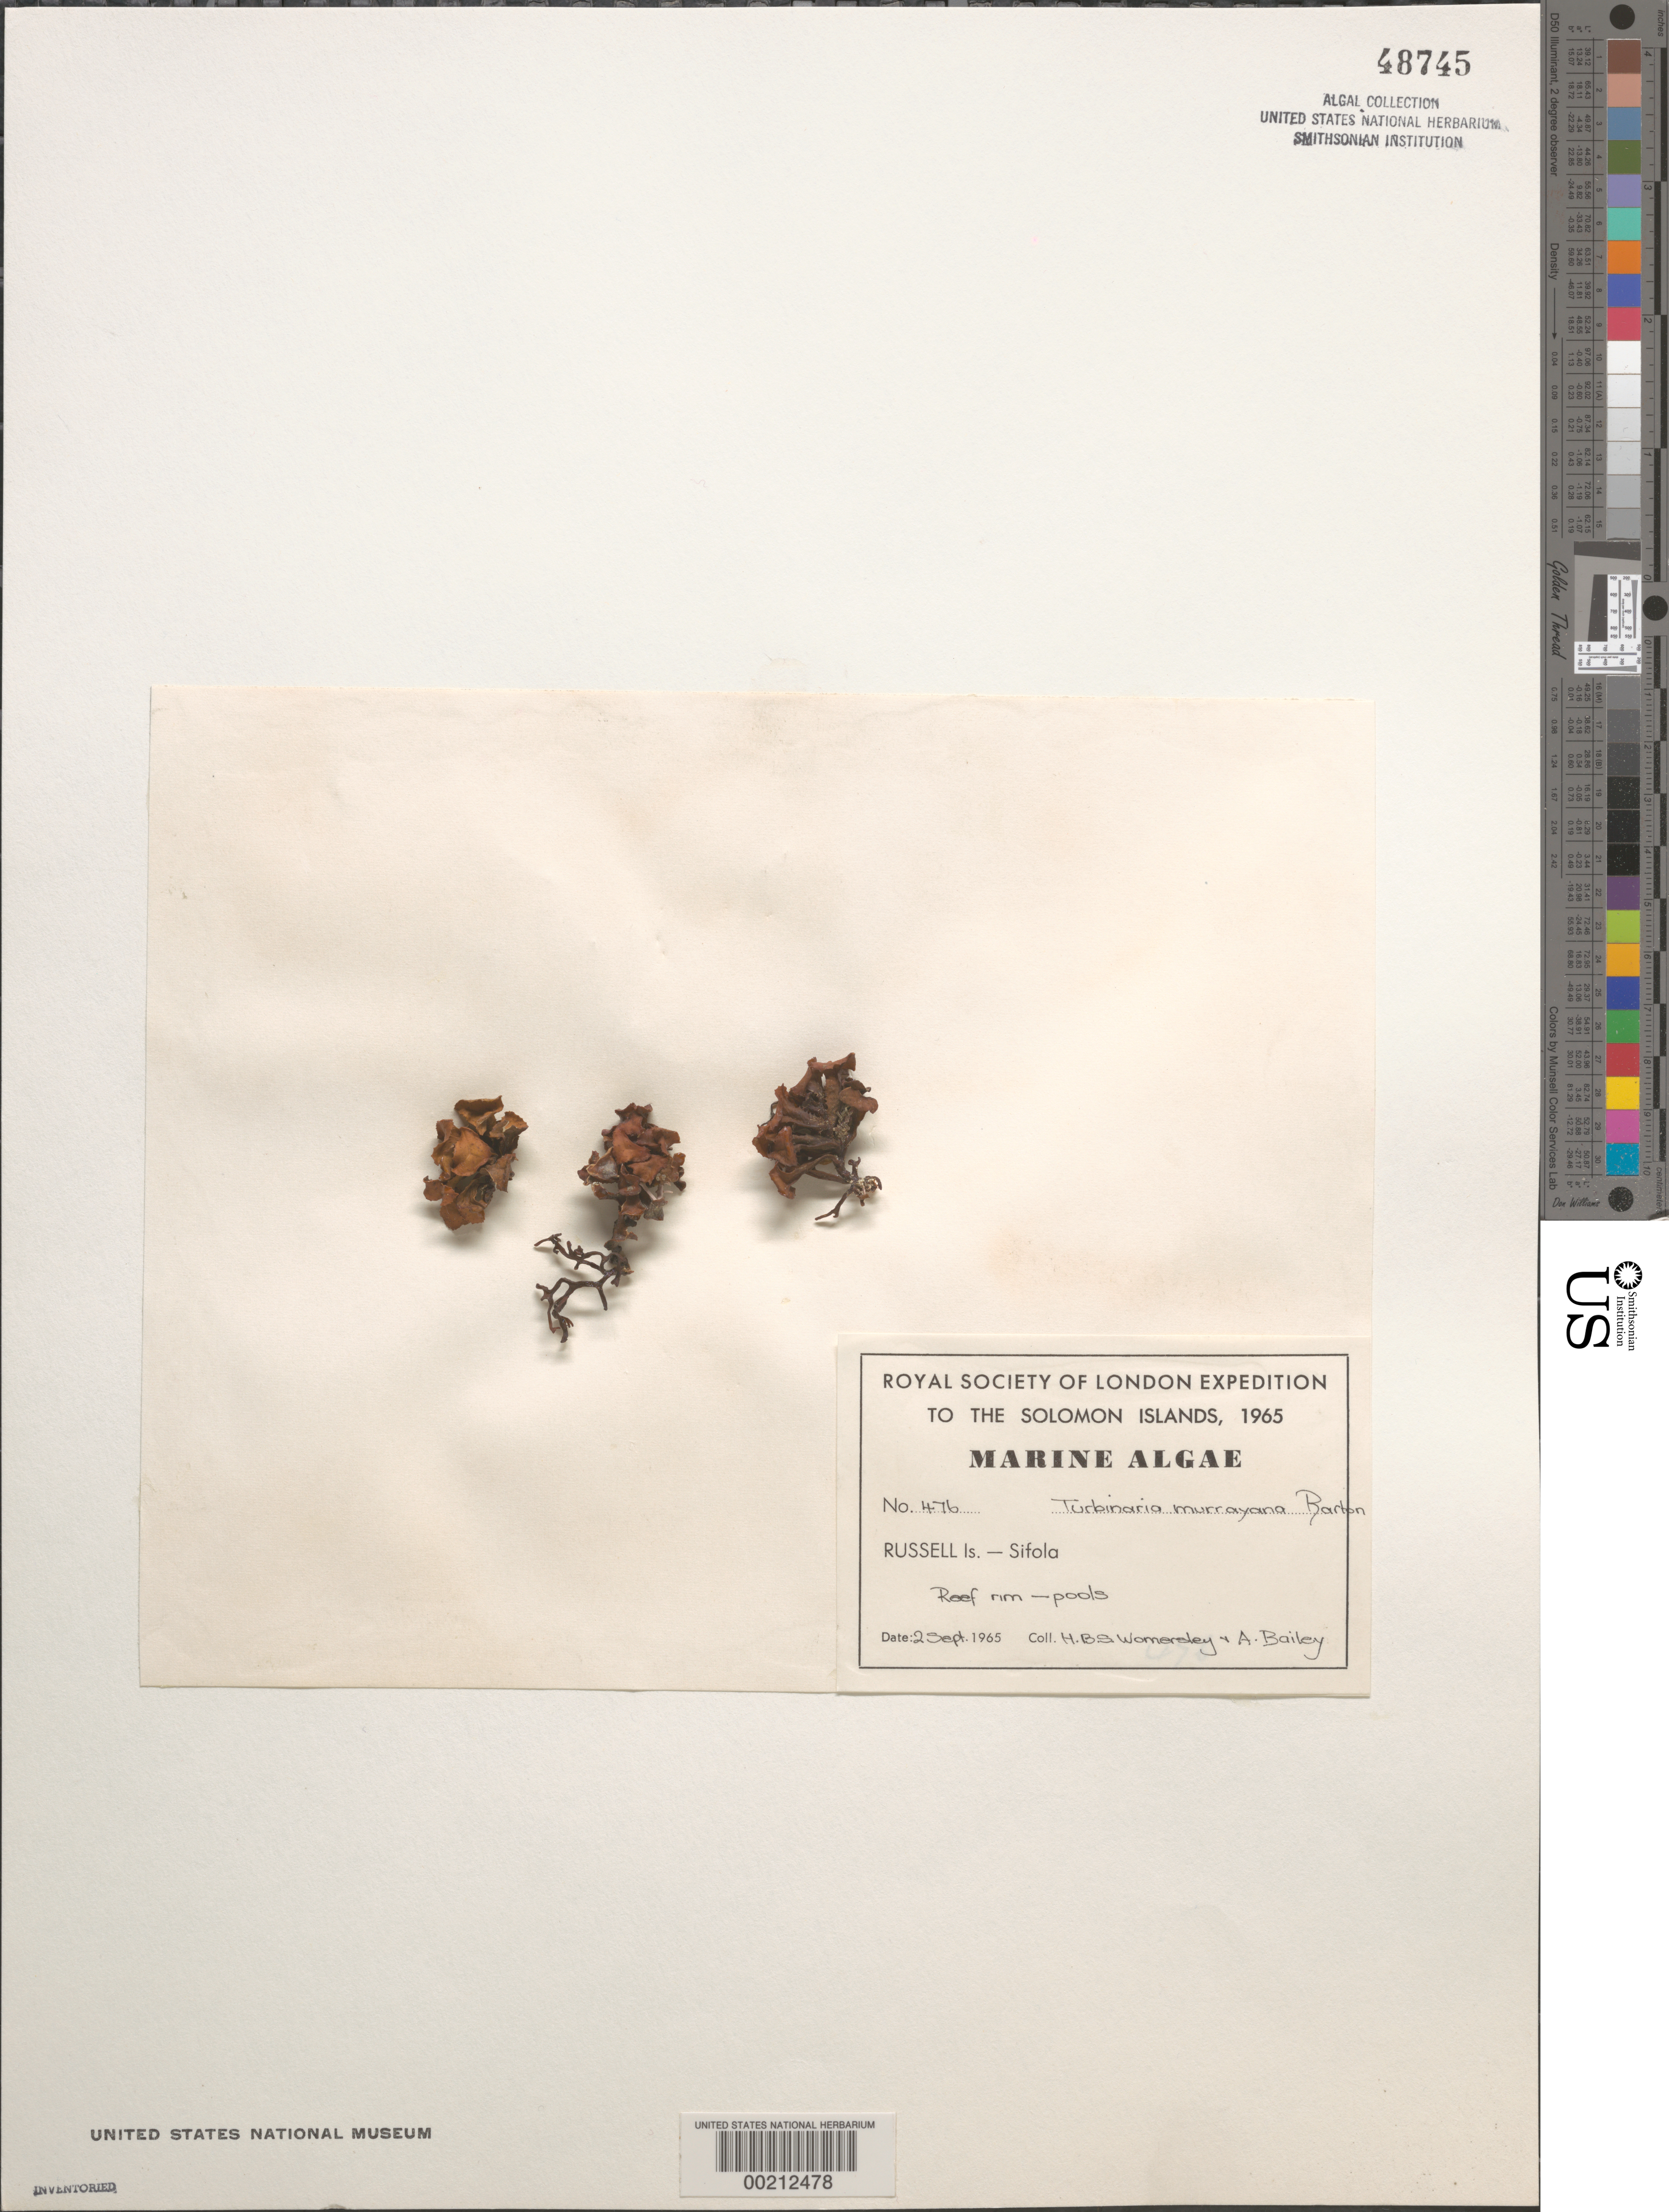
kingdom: Chromista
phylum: Ochrophyta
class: Phaeophyceae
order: Fucales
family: Sargassaceae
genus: Turbinaria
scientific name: Turbinaria murrayana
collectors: H. B. S. Womersley & A. Bailey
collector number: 476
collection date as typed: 02 Sep 1965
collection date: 1965-09-02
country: Solomon Islands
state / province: Central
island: Mbanika [Banika]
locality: Sifola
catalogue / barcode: US 48745